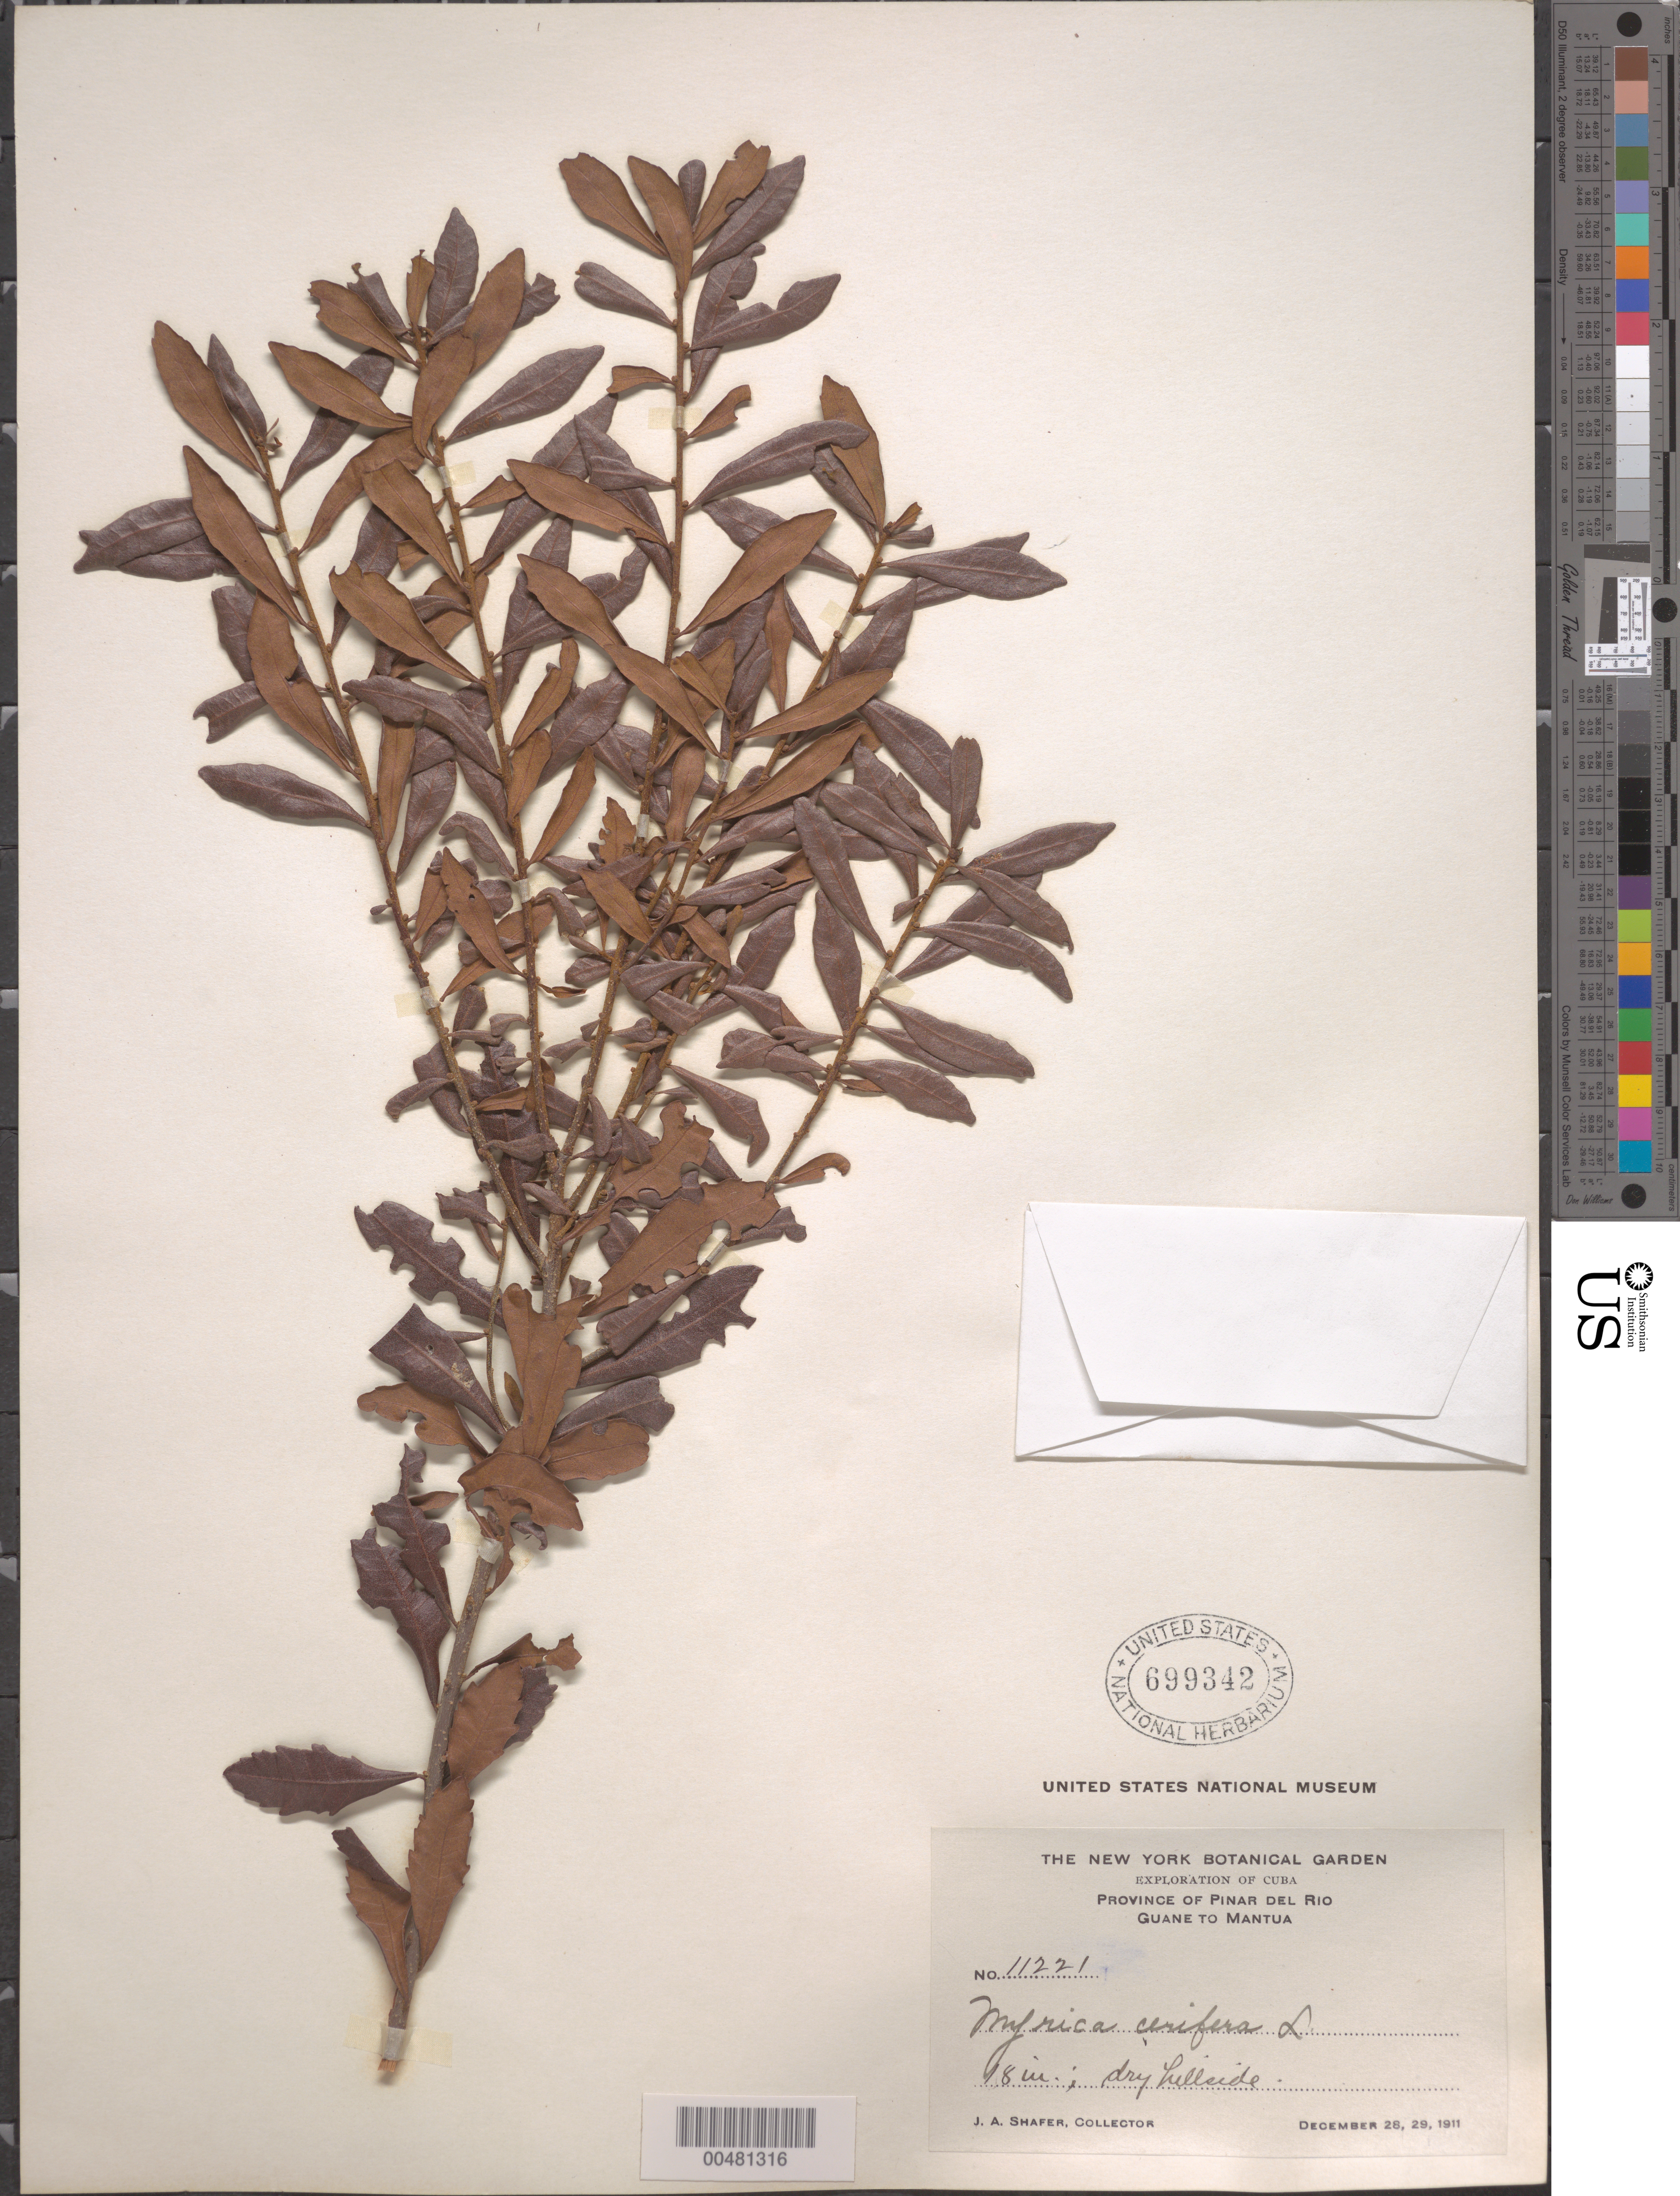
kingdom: Plantae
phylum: Tracheophyta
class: Magnoliopsida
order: Fagales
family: Myricaceae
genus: Morella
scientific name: Morella cerifera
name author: (L.) Small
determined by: Strong, M. T., (US), Smithsonian Institution - National Museum of Natural History (UNITED STATES)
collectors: J. A. Shafer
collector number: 11221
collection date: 1911-12-28/1911-12-29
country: Cuba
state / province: Pinar del Rio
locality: Guane to Mantua.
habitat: Dry hillside.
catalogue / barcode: US 699342